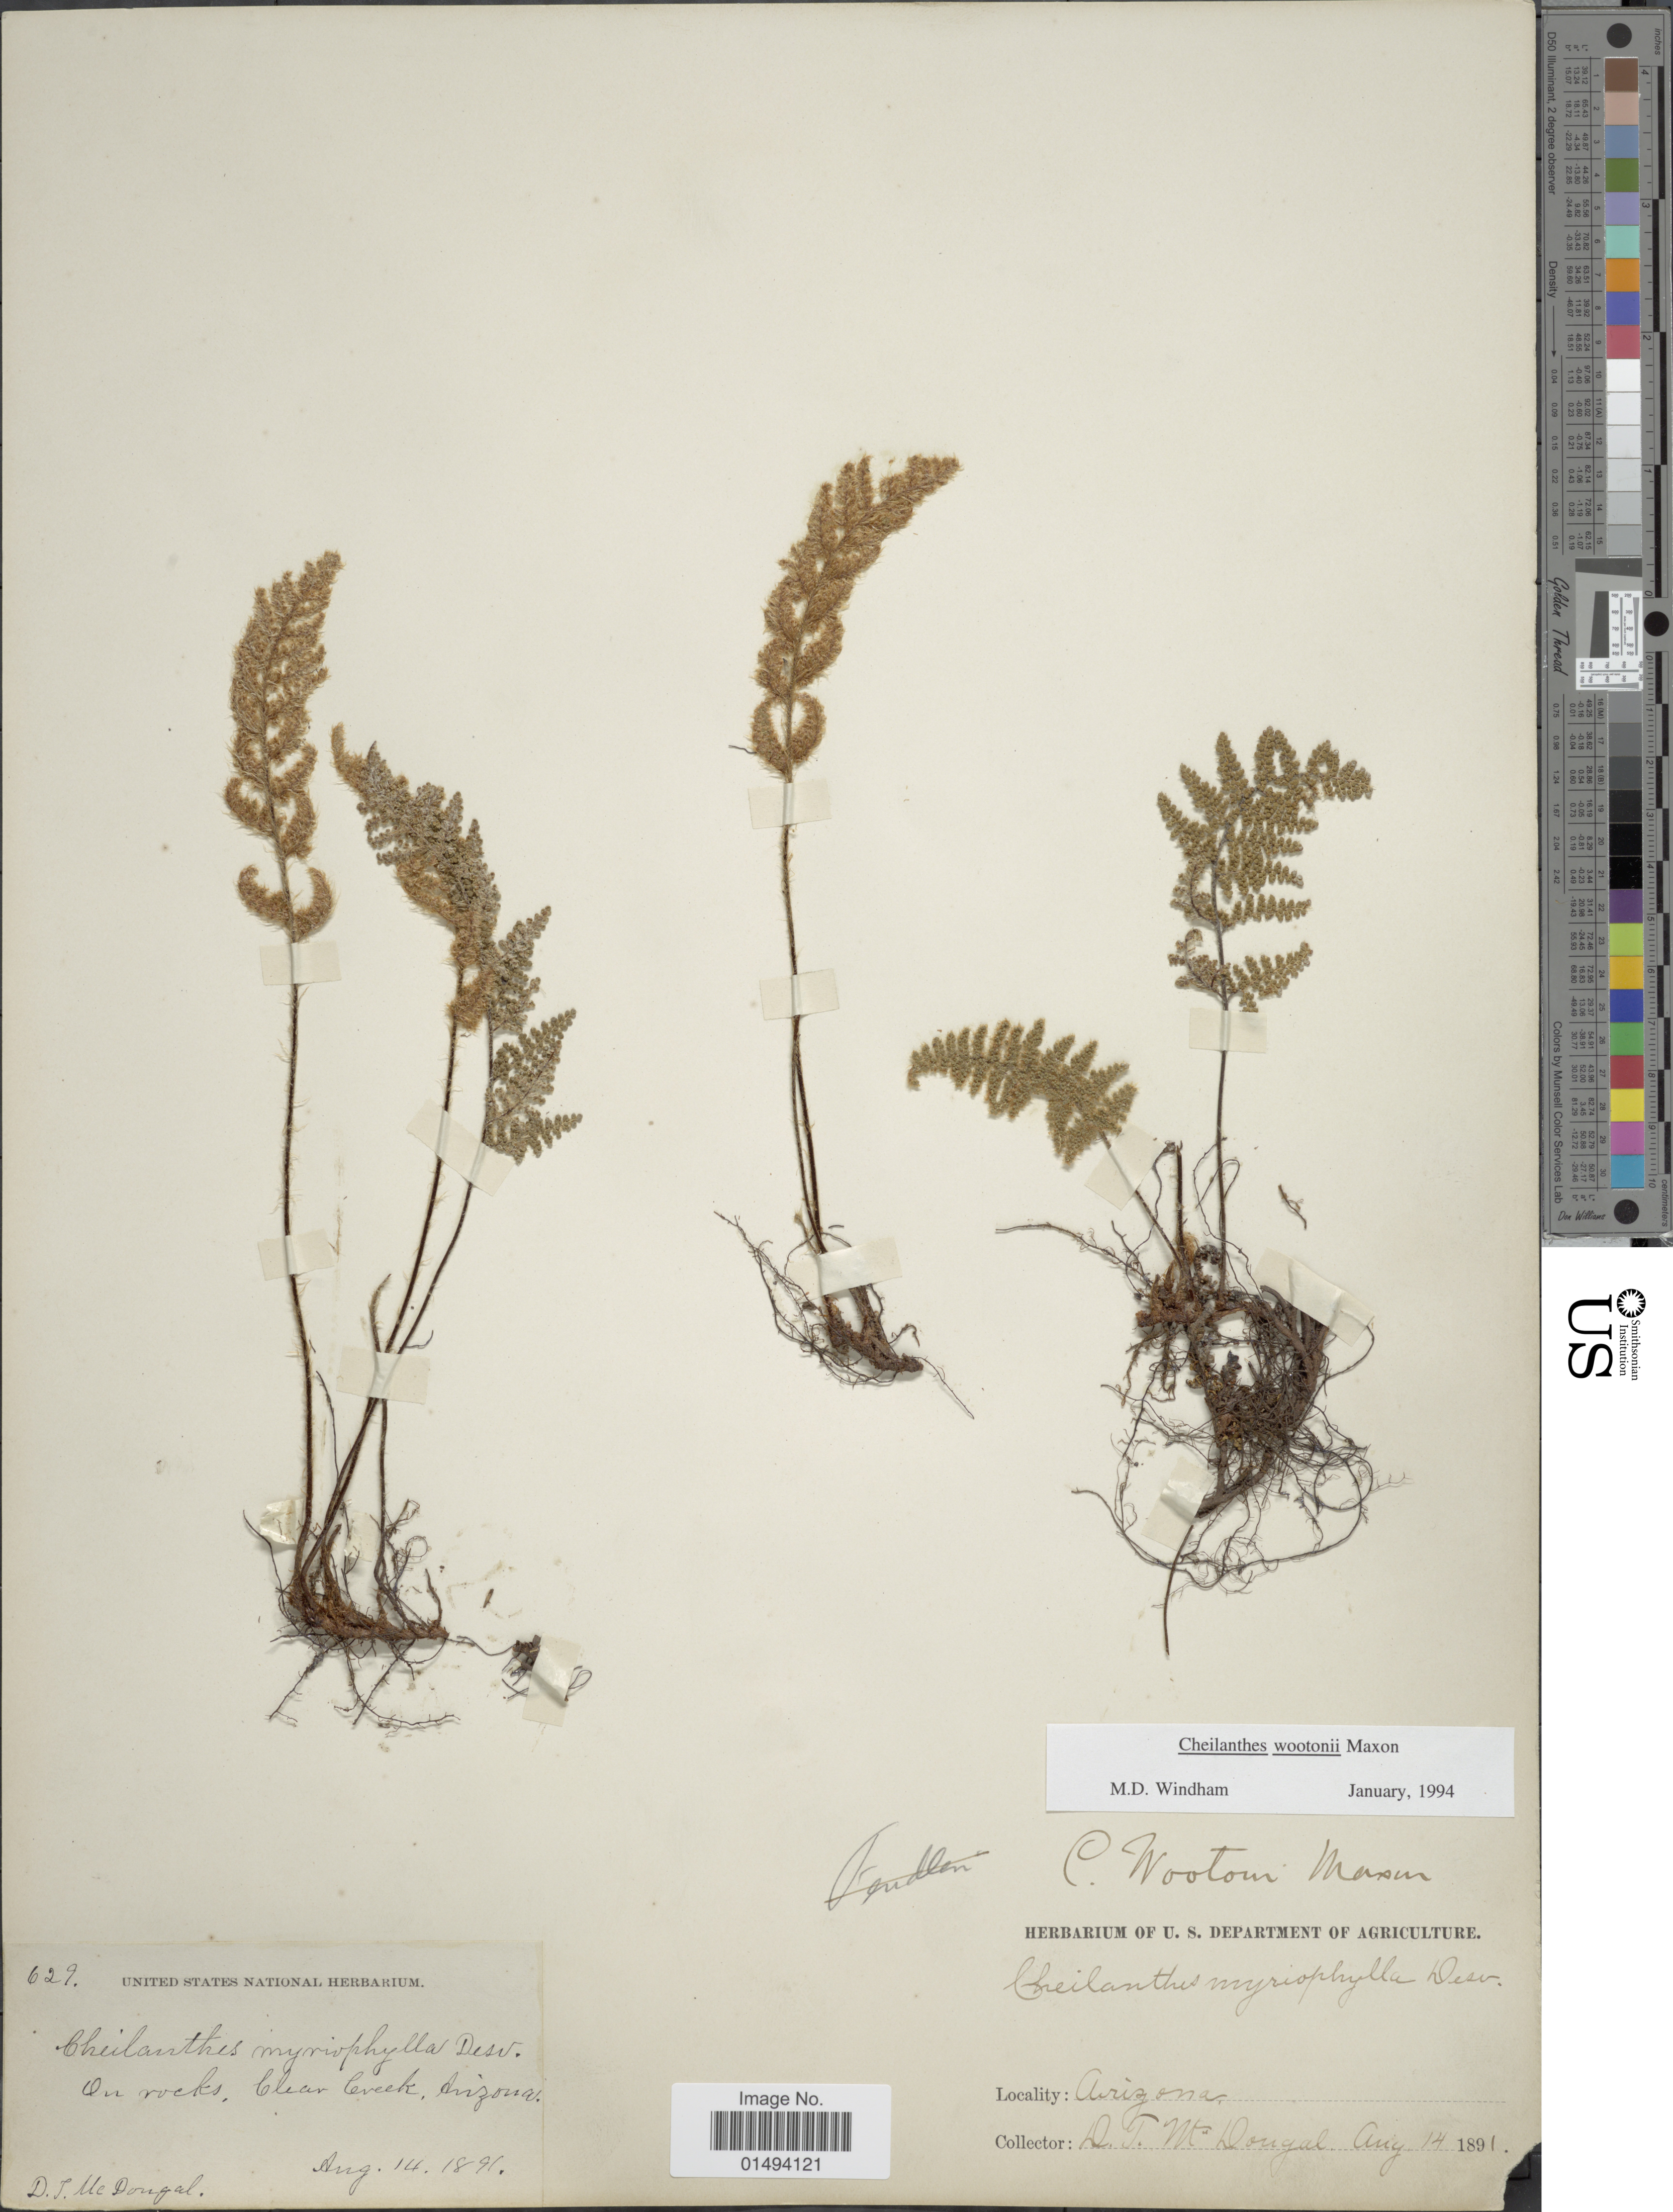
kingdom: Plantae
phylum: Tracheophyta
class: Polypodiopsida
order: Polypodiales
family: Pteridaceae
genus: Myriopteris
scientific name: Myriopteris wootonii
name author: (Maxon) Grusz & Windham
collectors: J. MacDougall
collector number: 629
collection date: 1891-08-14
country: United States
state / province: Arizona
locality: On rocks, Clear Creek